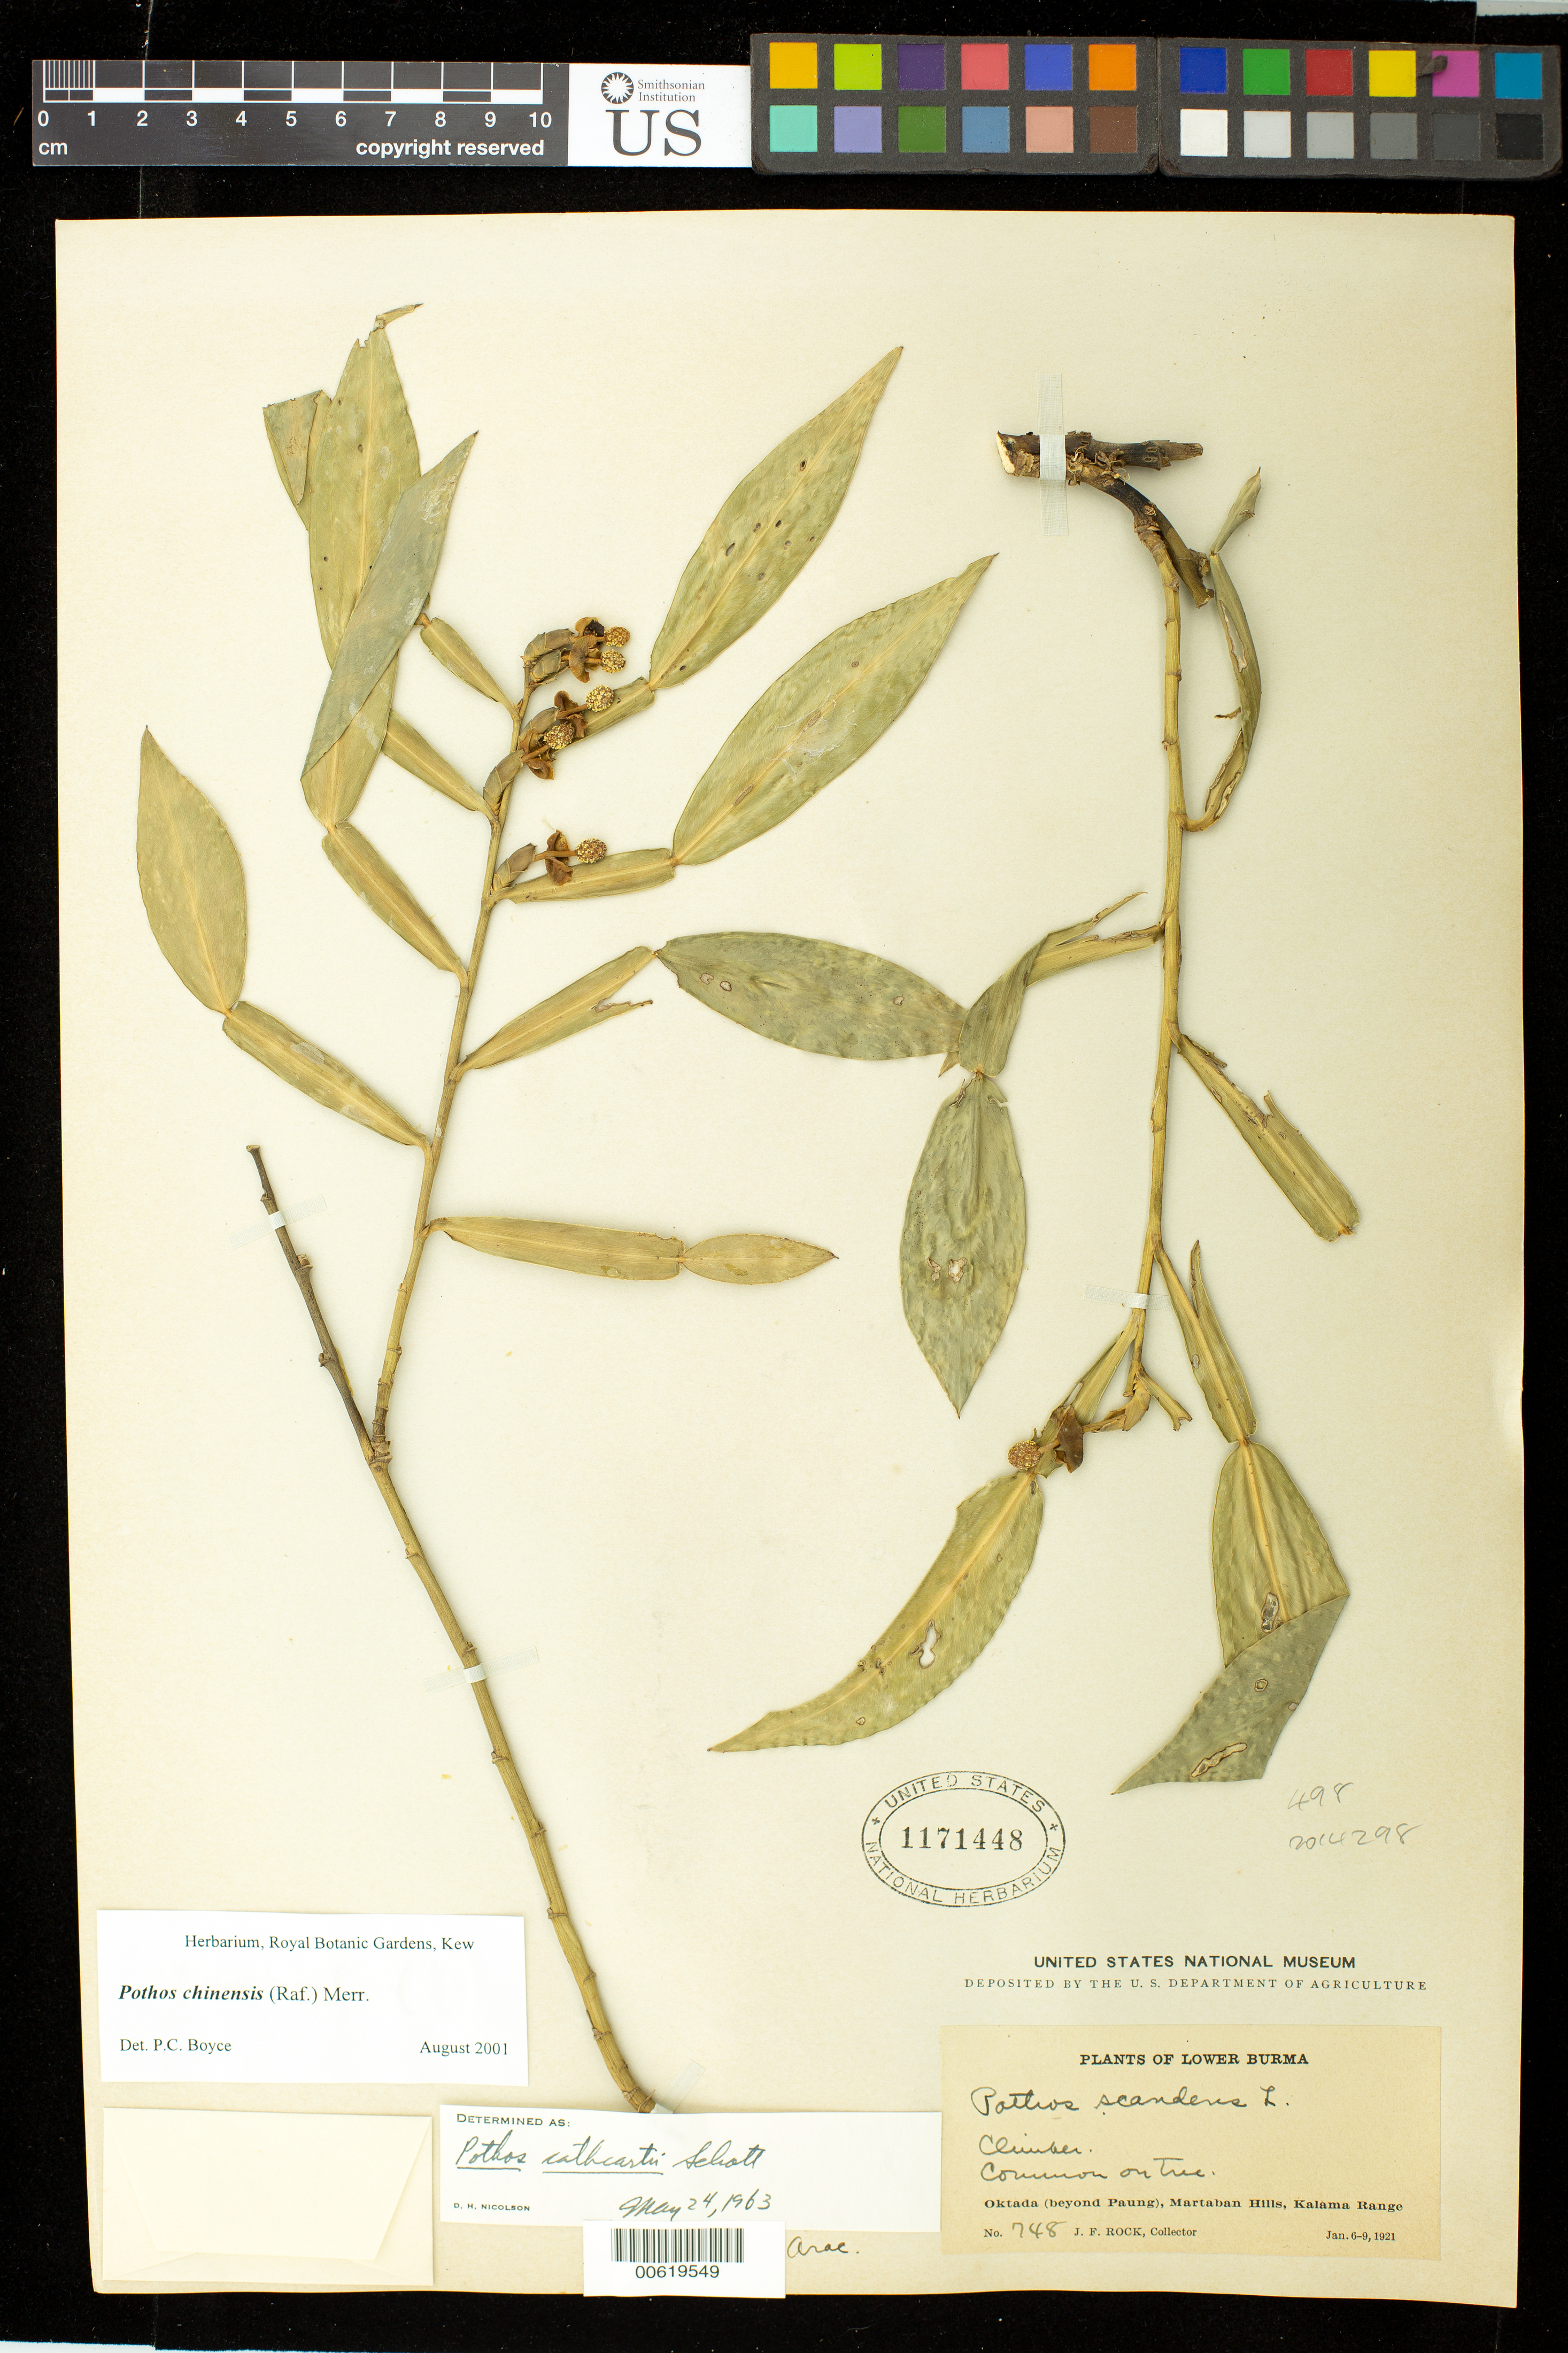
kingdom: Plantae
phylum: Tracheophyta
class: Liliopsida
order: Alismatales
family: Araceae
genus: Pothos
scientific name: Pothos cathcartii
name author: Schott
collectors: J. F. Rock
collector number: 748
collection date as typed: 09 Jan 1921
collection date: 1921-01-09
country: Myanmar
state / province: Rakhine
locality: Oktada (beyond Paung), Martaban Hills, Kalama range.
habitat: Common on tree.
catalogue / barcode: US 1171448